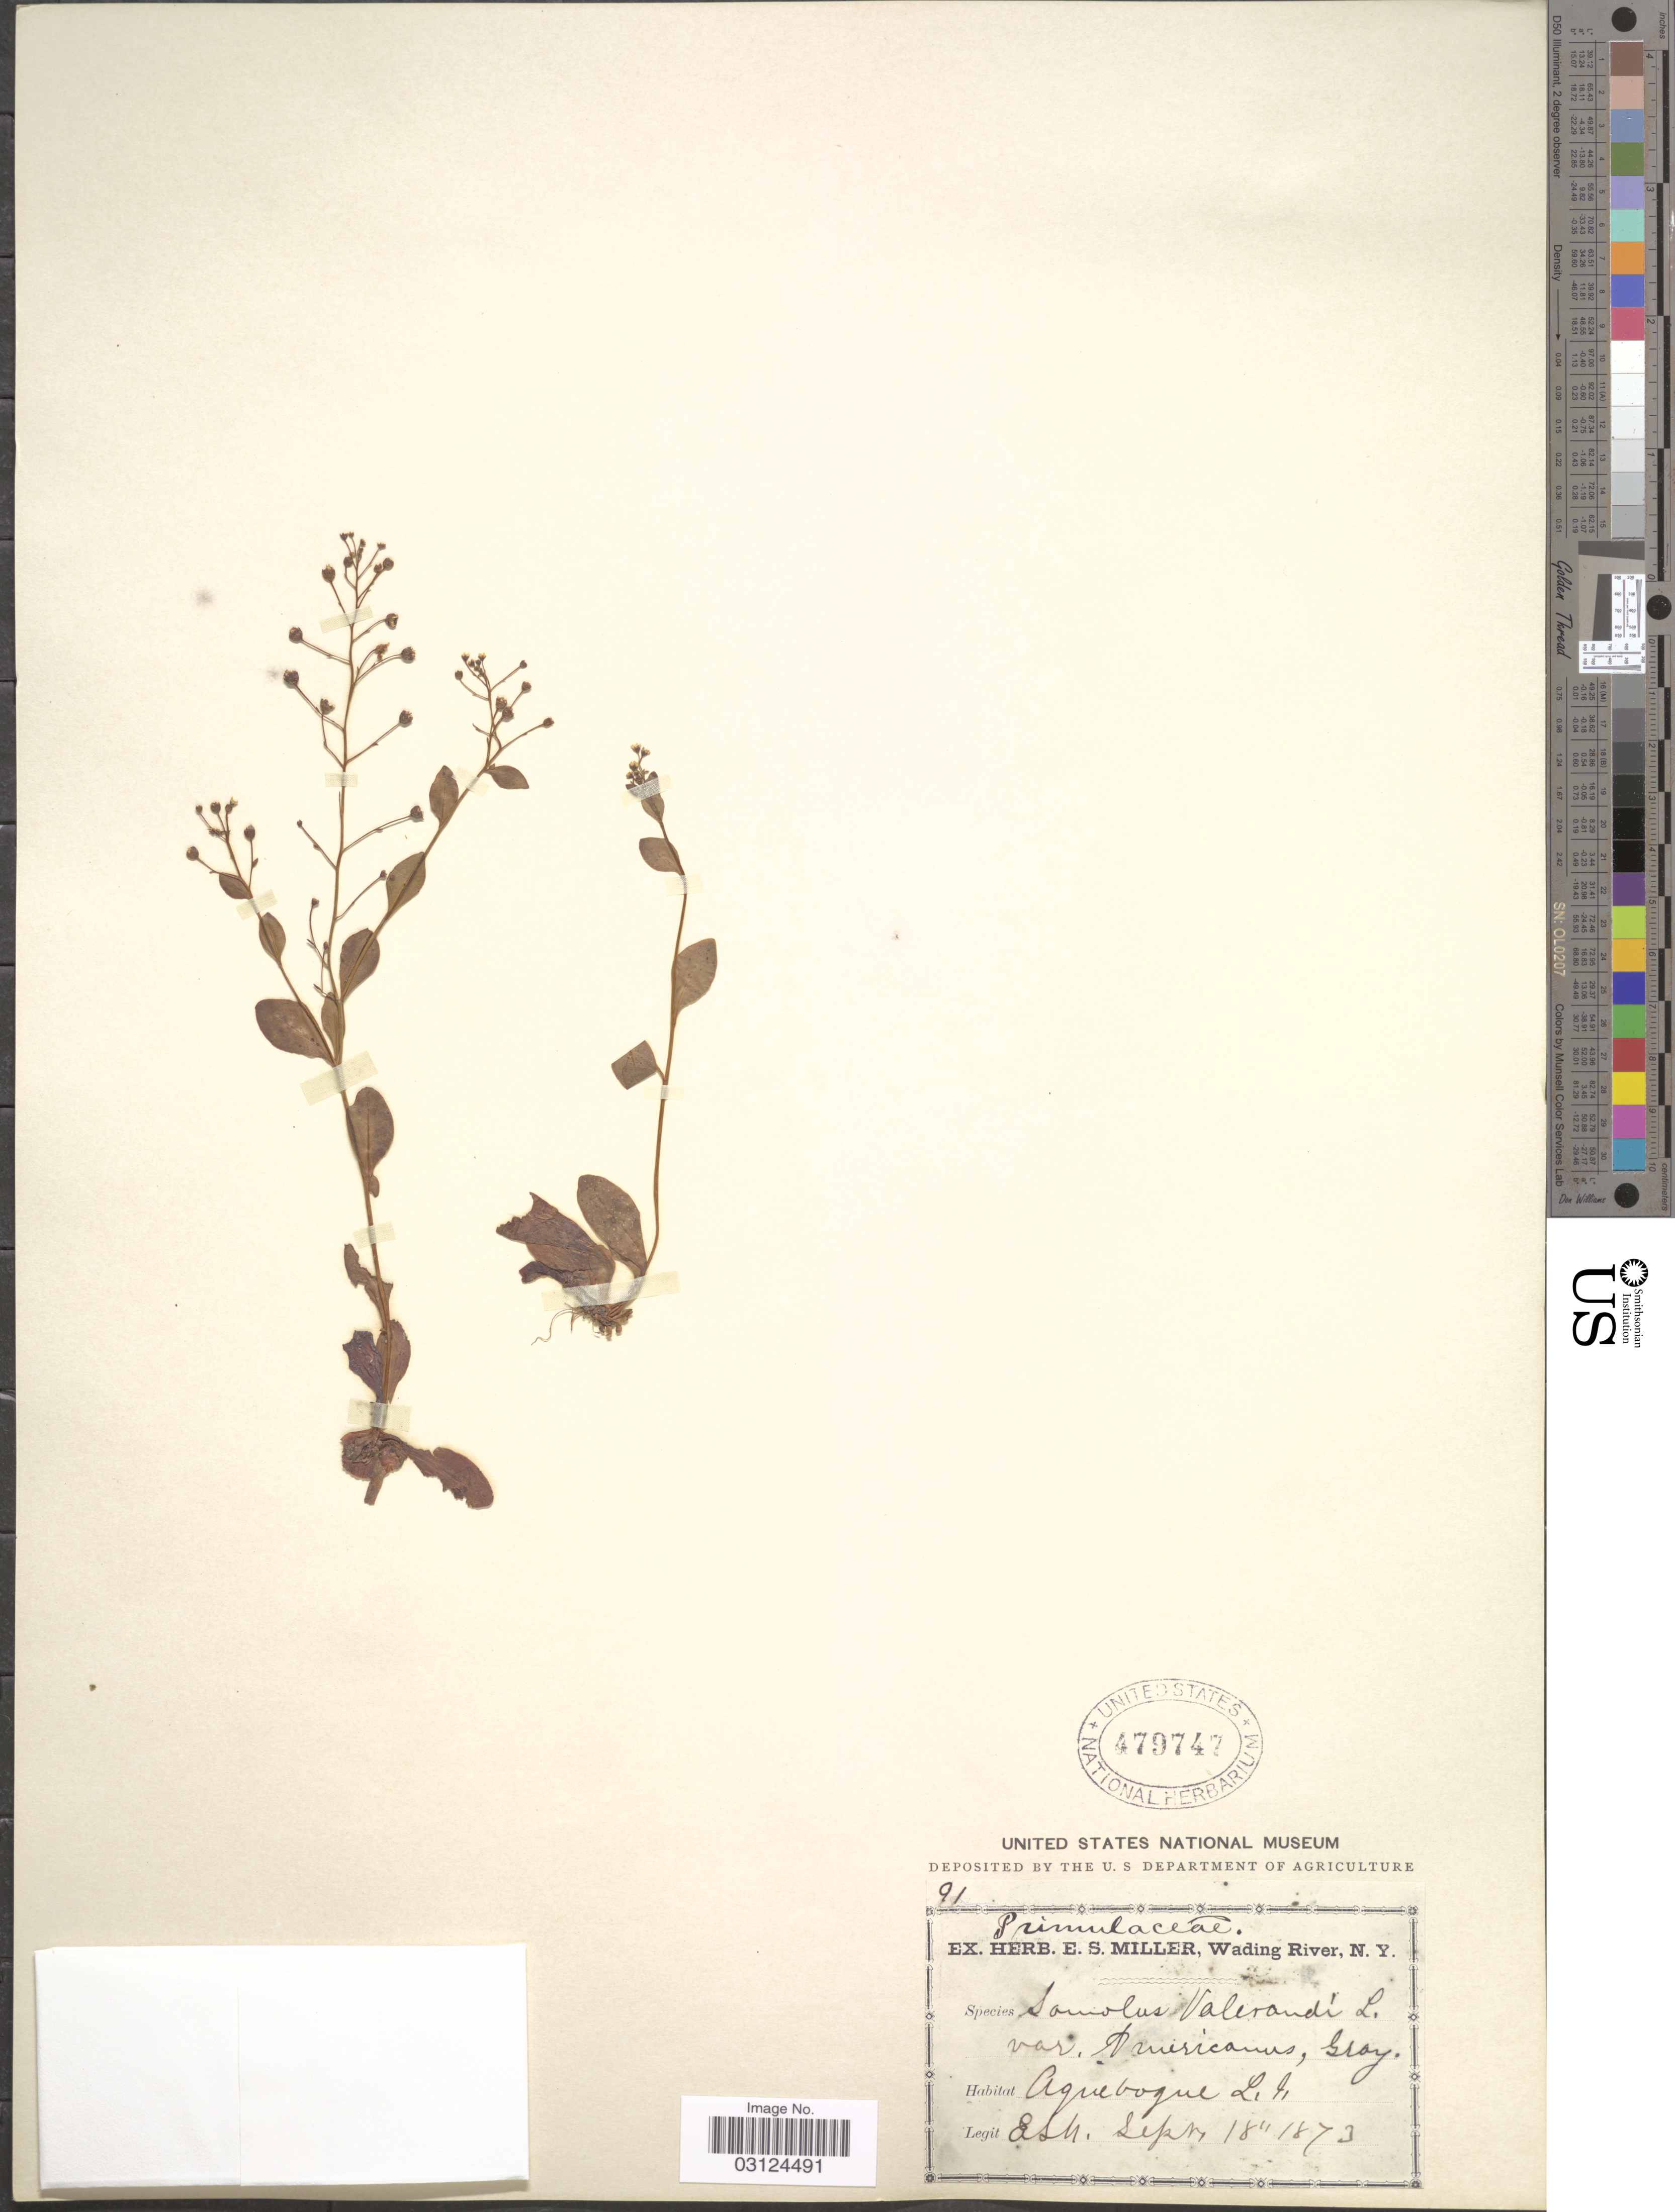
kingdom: Plantae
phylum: Tracheophyta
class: Magnoliopsida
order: Ericales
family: Primulaceae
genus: Samolus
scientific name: Samolus parviflorus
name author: Raf.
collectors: E. S. Miller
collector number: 91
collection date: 1873-09-18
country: United States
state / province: New York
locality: Aqueboque, L.I.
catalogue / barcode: US 479747